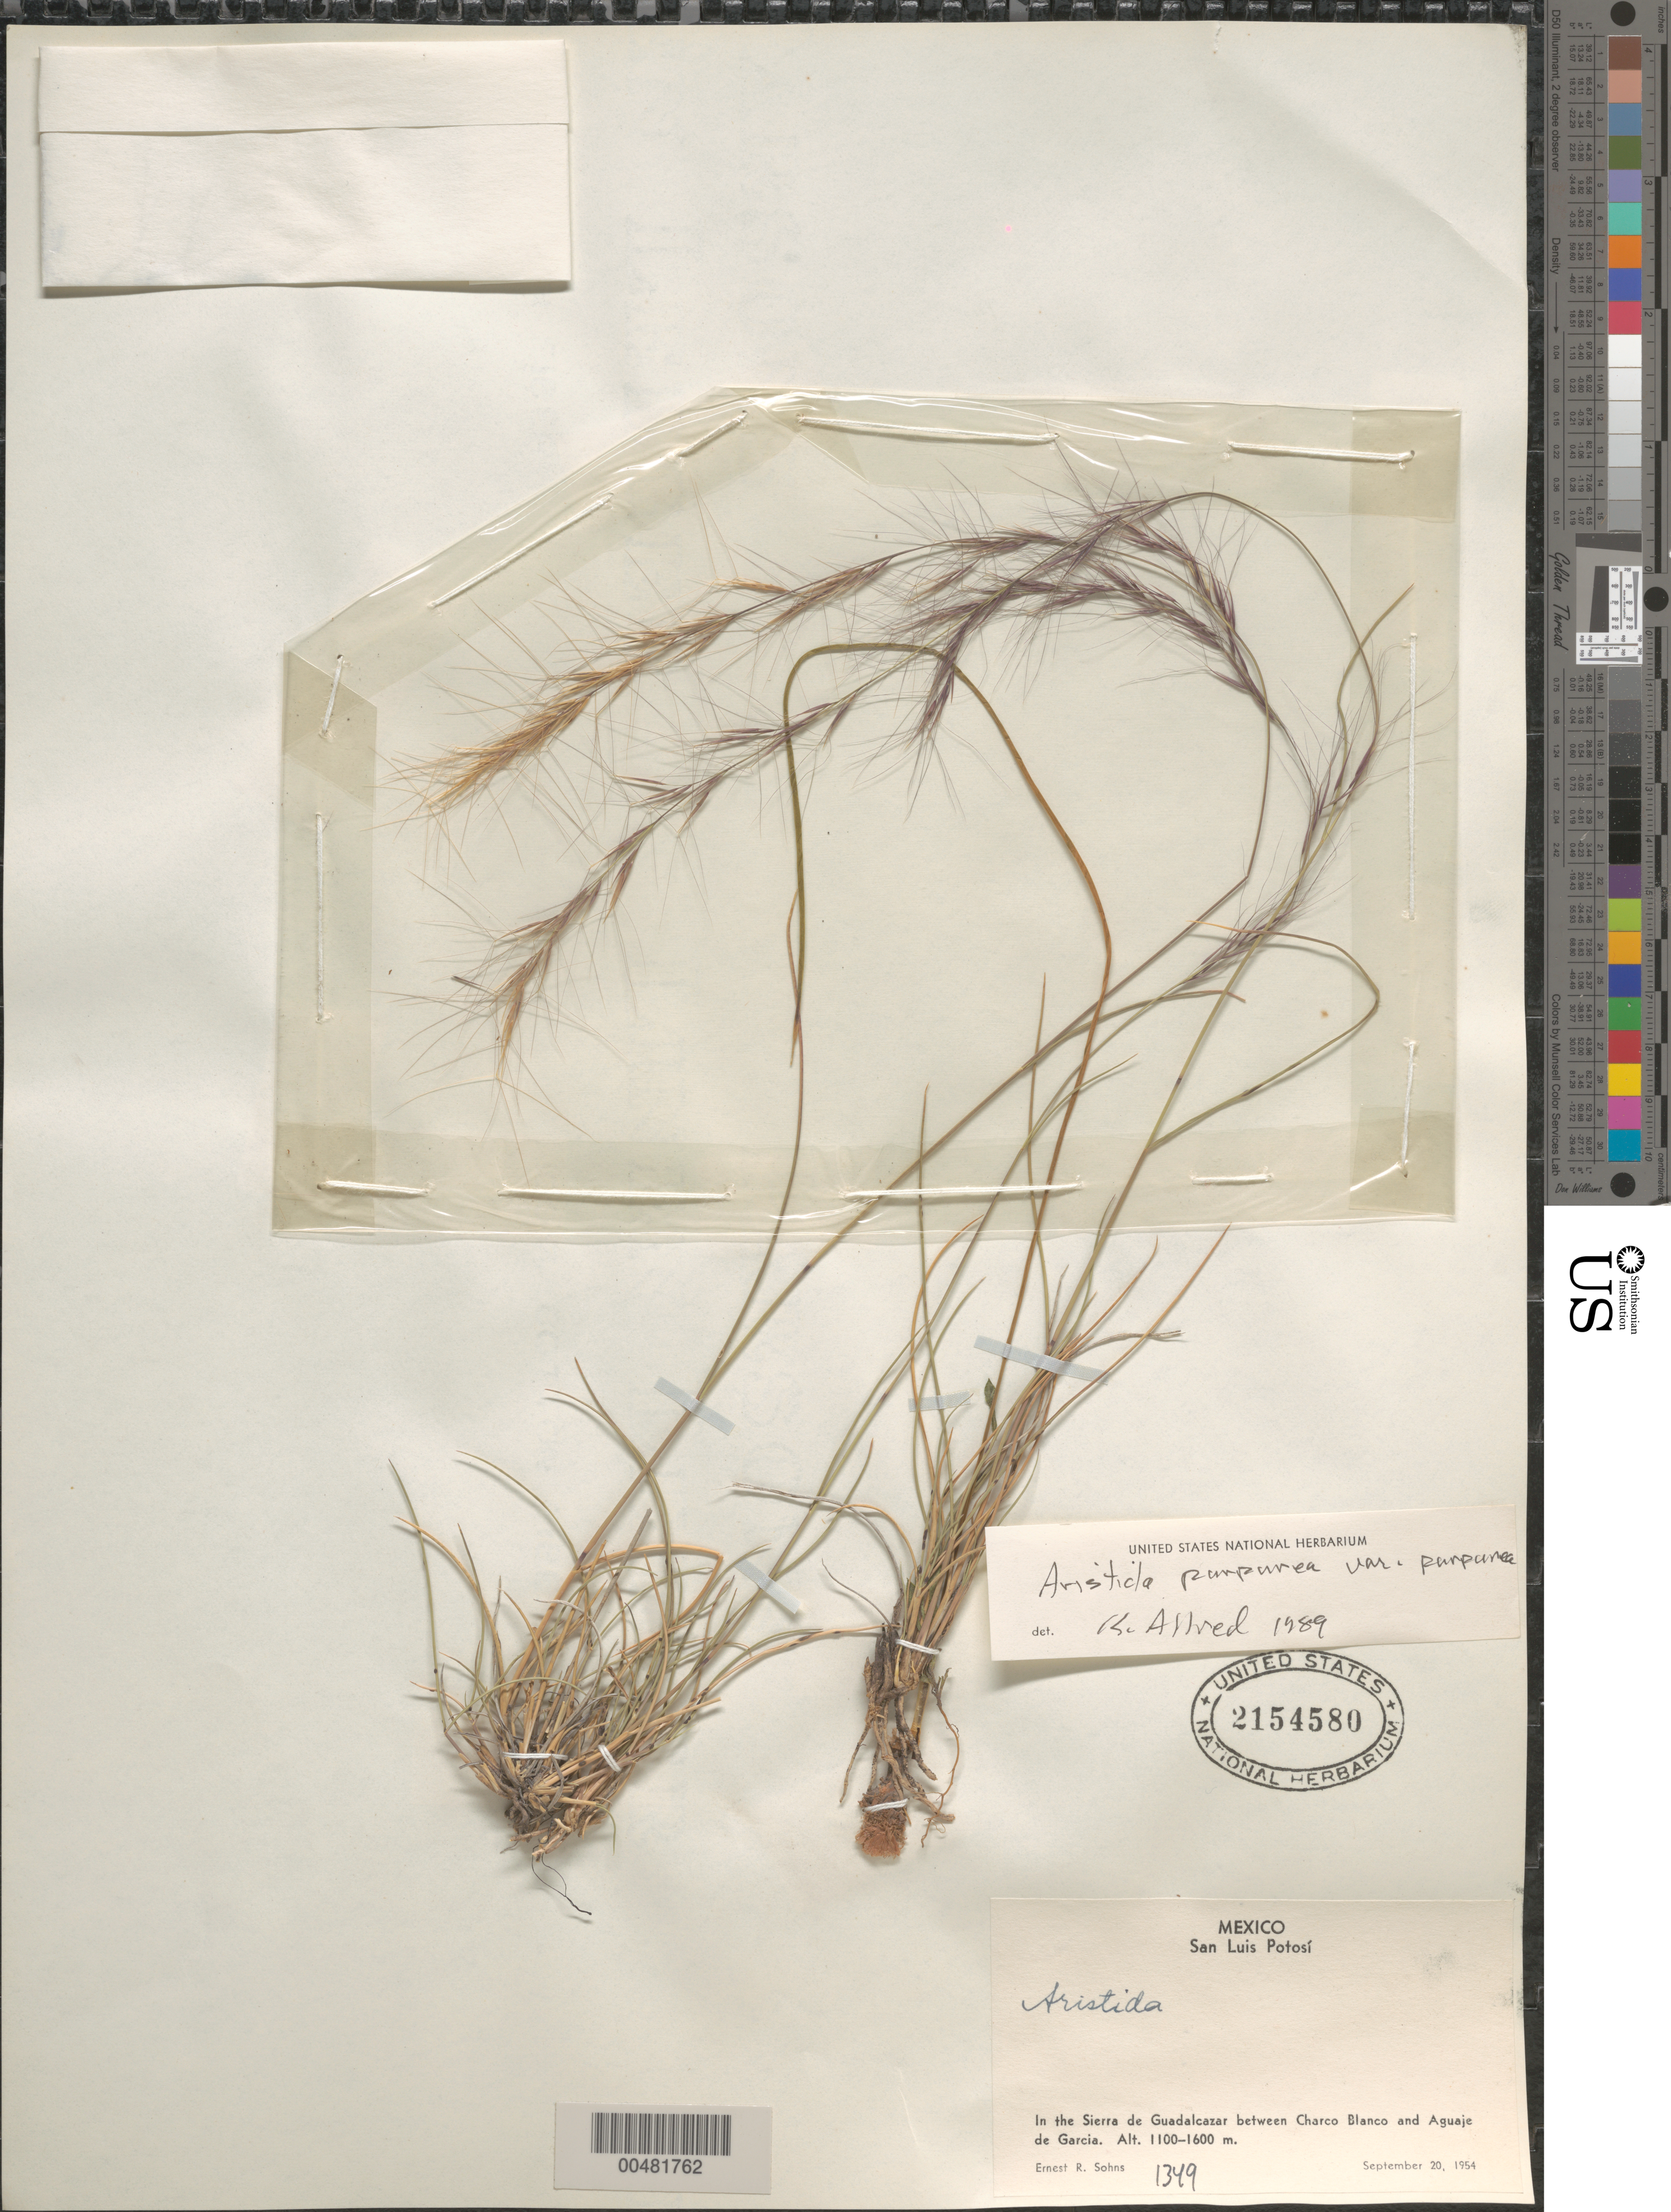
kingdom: Plantae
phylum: Tracheophyta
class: Liliopsida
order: Poales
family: Poaceae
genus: Aristida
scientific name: Aristida purpurea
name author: Nutt.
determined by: Allred, K.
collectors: E. R. Sohns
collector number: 1349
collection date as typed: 20 Sep 1954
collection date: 1954-09-20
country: Mexico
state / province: San Luis Potosi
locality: In the Sierra de Guadalcazar between Charco Blanco and Aguaje de Garcia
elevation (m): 1100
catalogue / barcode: US 2154580